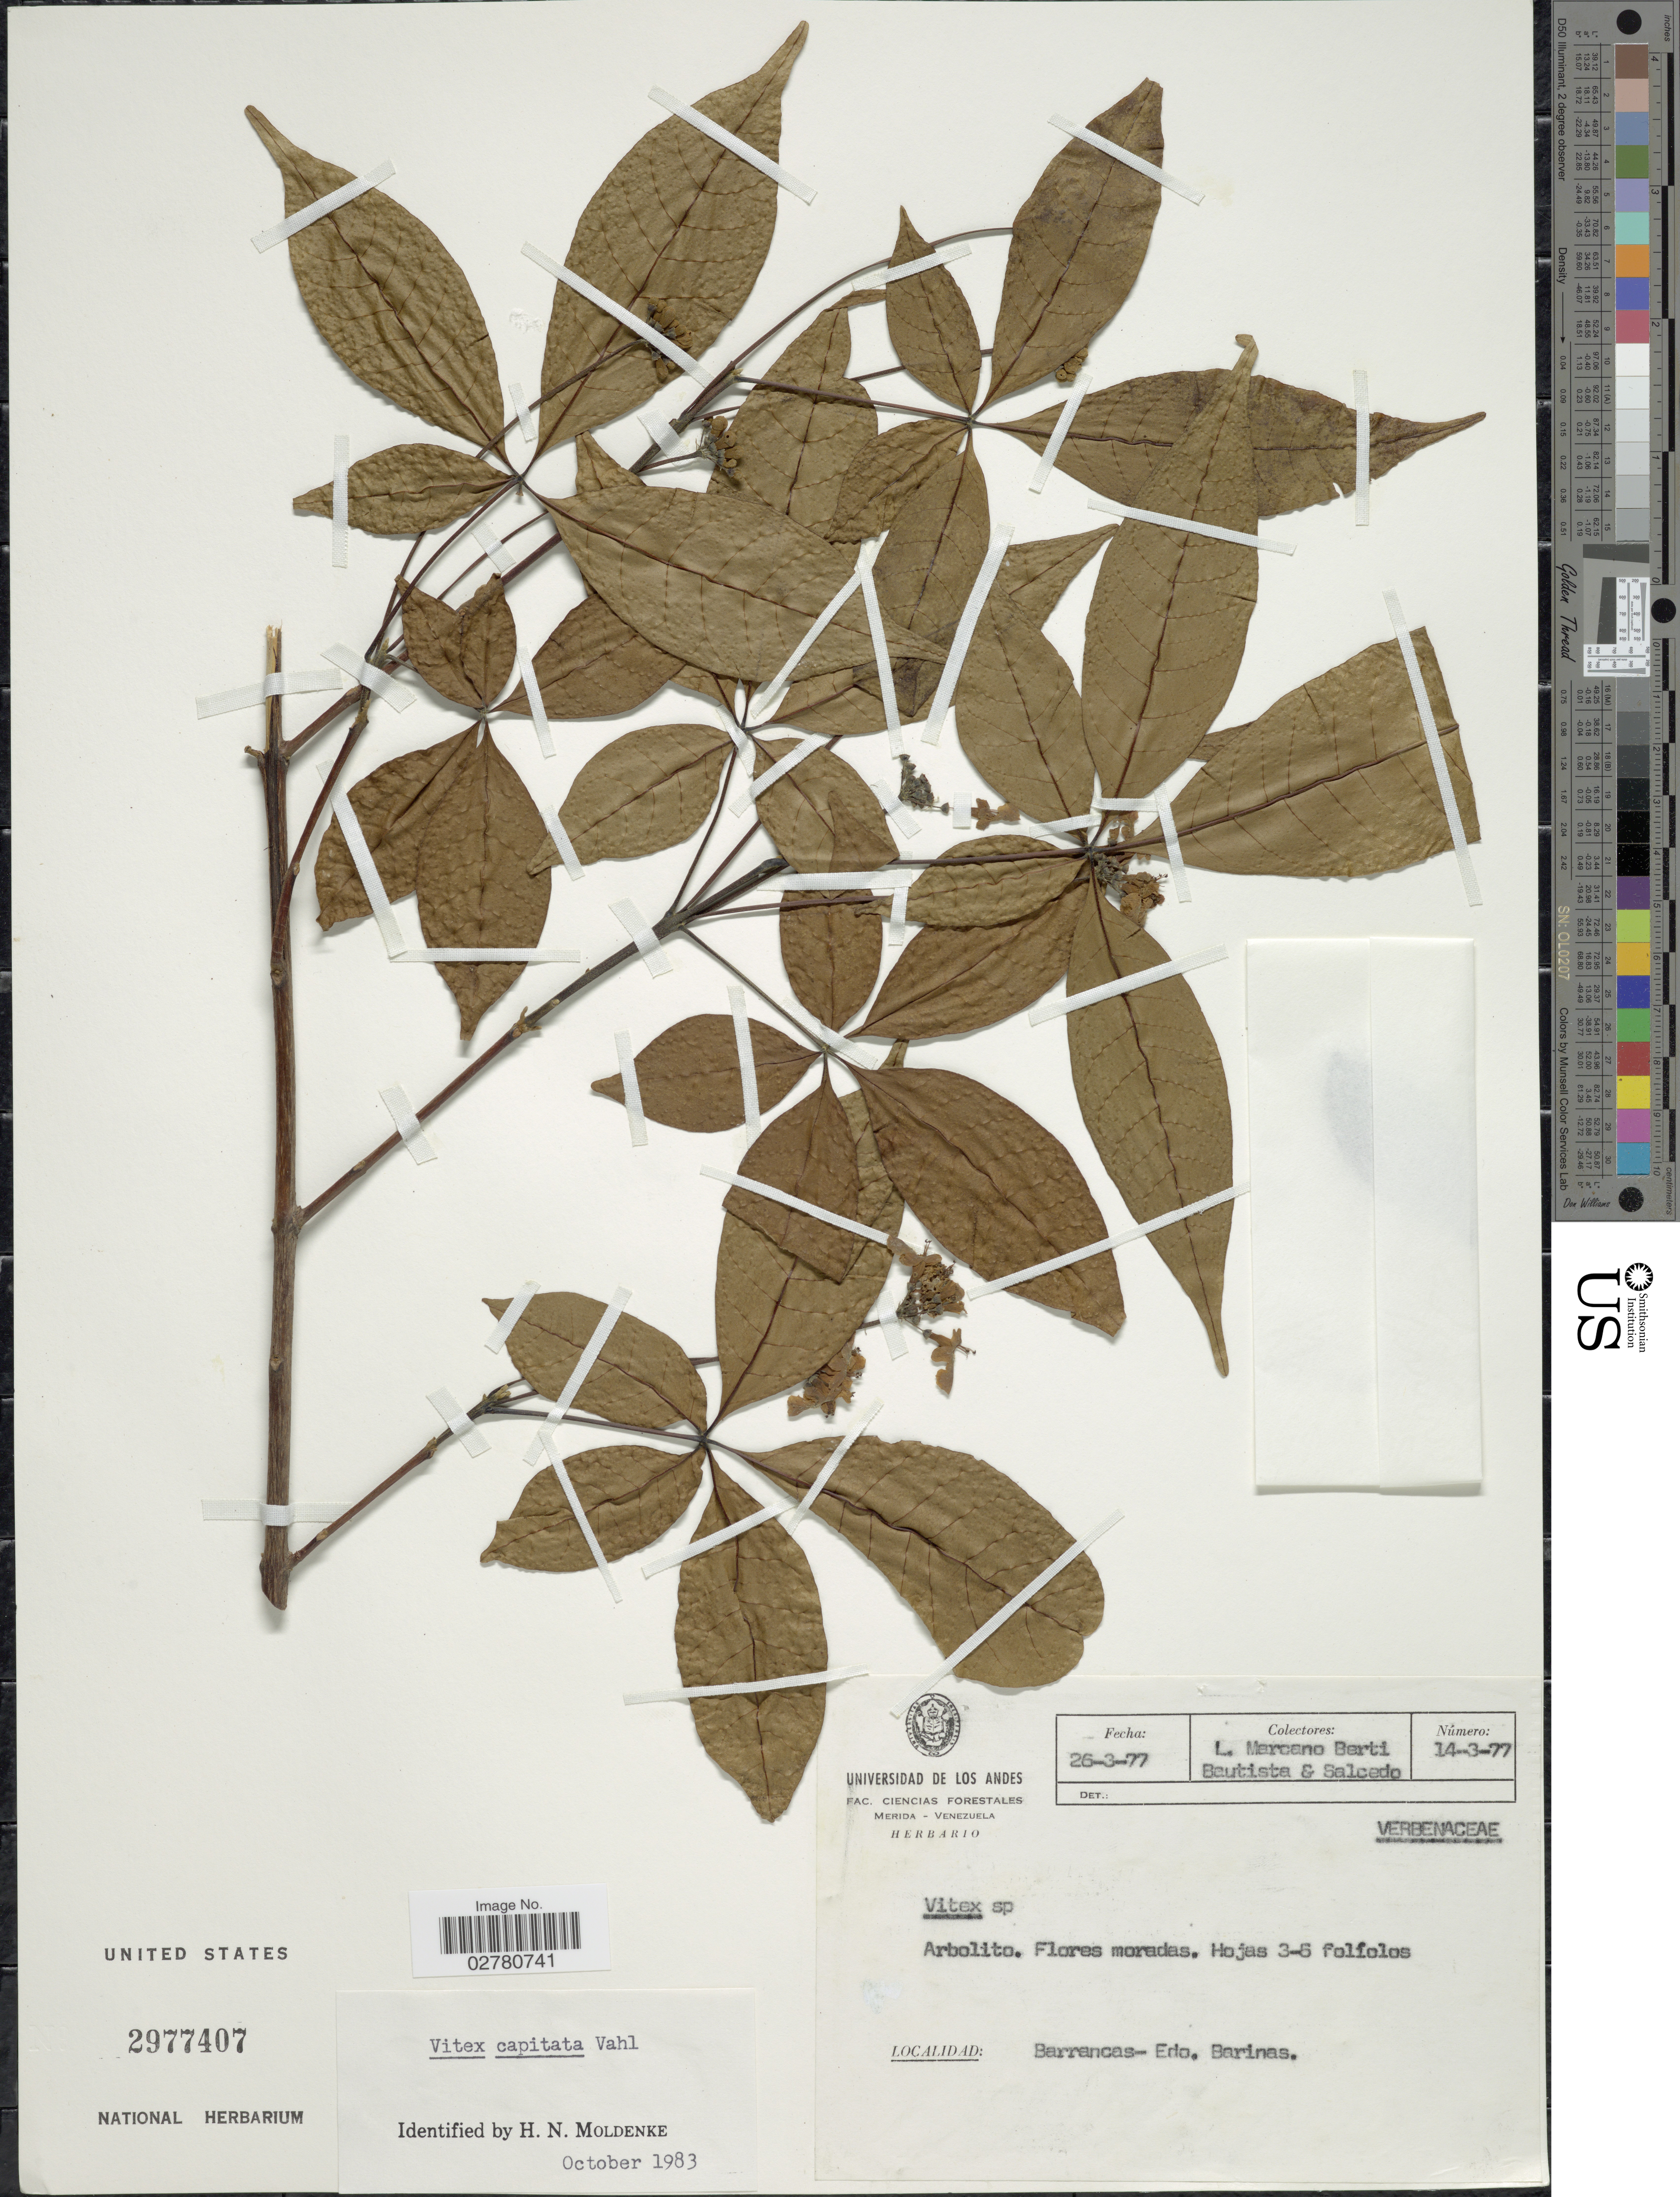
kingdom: Plantae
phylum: Tracheophyta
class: Magnoliopsida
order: Lamiales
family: Lamiaceae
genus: Vitex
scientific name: Vitex capitata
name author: Vahl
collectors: L. Marcano-Berti, -. Bautista & Salcedo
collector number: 14-3-77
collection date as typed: Transcribed d/m/y: 26/3/77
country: Venezuela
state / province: Barinas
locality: Barrancas.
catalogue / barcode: US 2977407